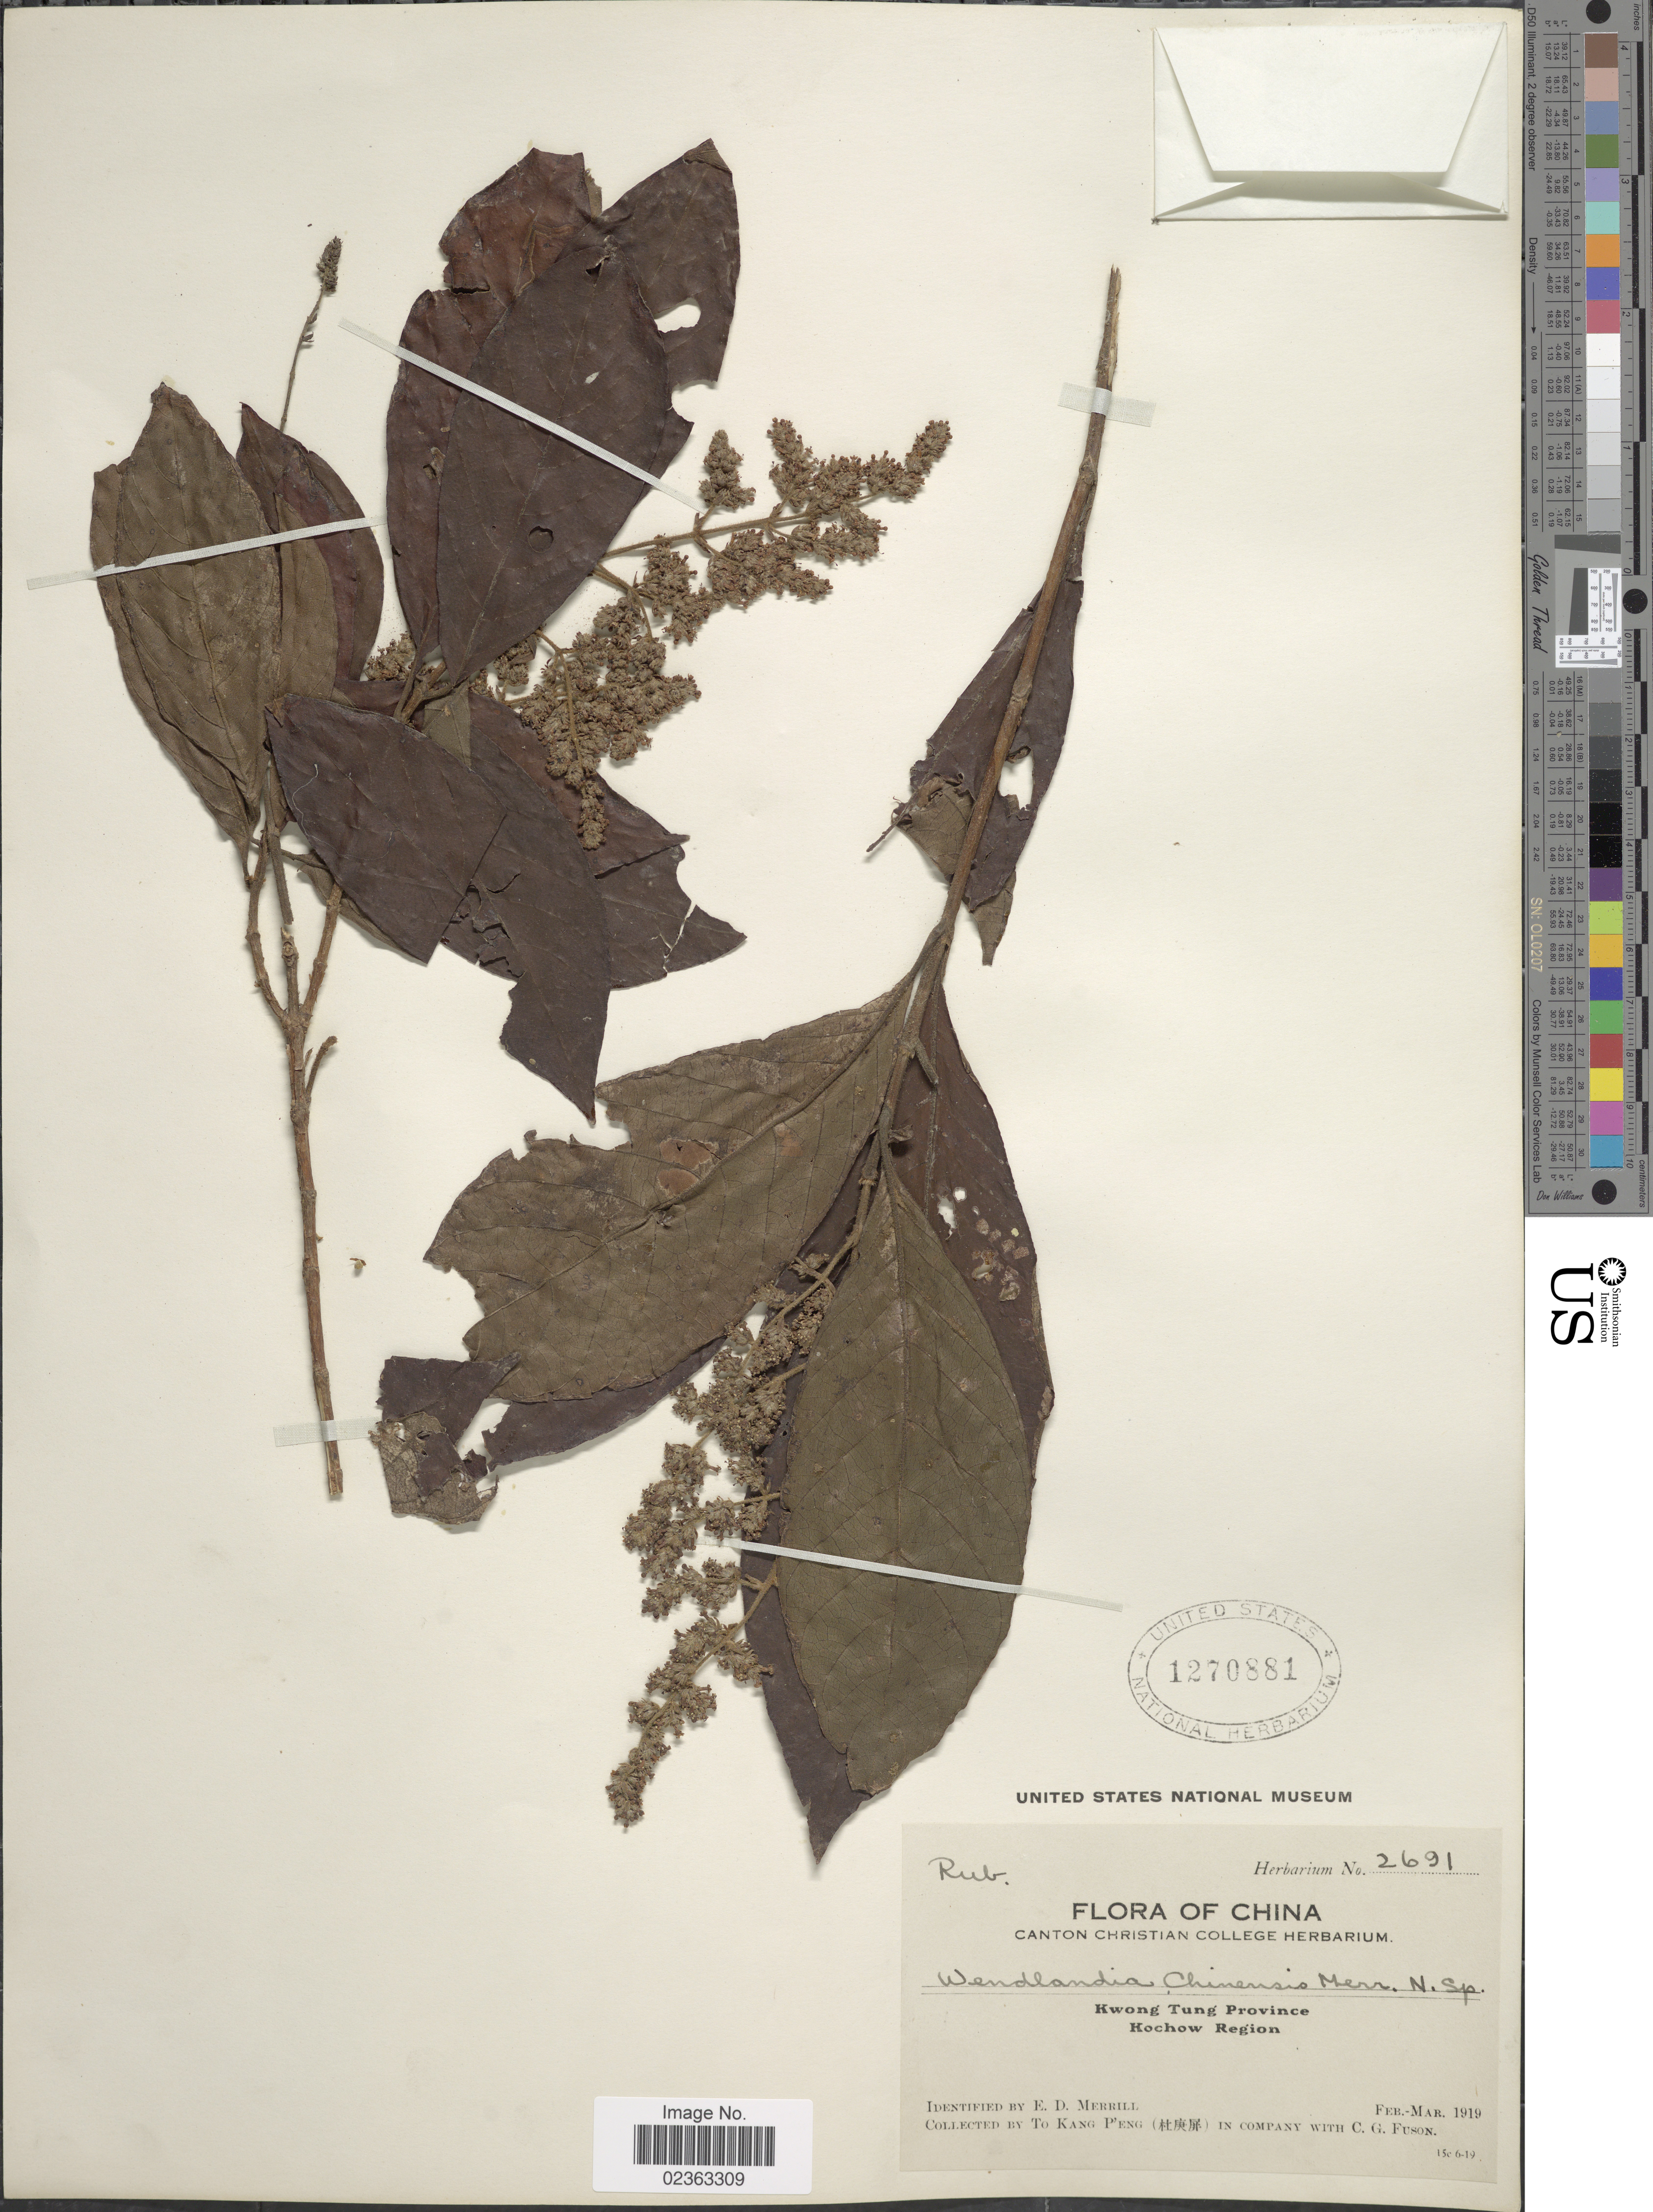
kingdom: Plantae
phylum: Tracheophyta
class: Magnoliopsida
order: Gentianales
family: Rubiaceae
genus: Wendlandia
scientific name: Wendlandia chinensis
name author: Merr.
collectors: To Kang P'eng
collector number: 2691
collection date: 1919-02/1919-03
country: China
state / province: Guangdong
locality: Kwong Tung Province, Kochow Region.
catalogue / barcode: US 1270881